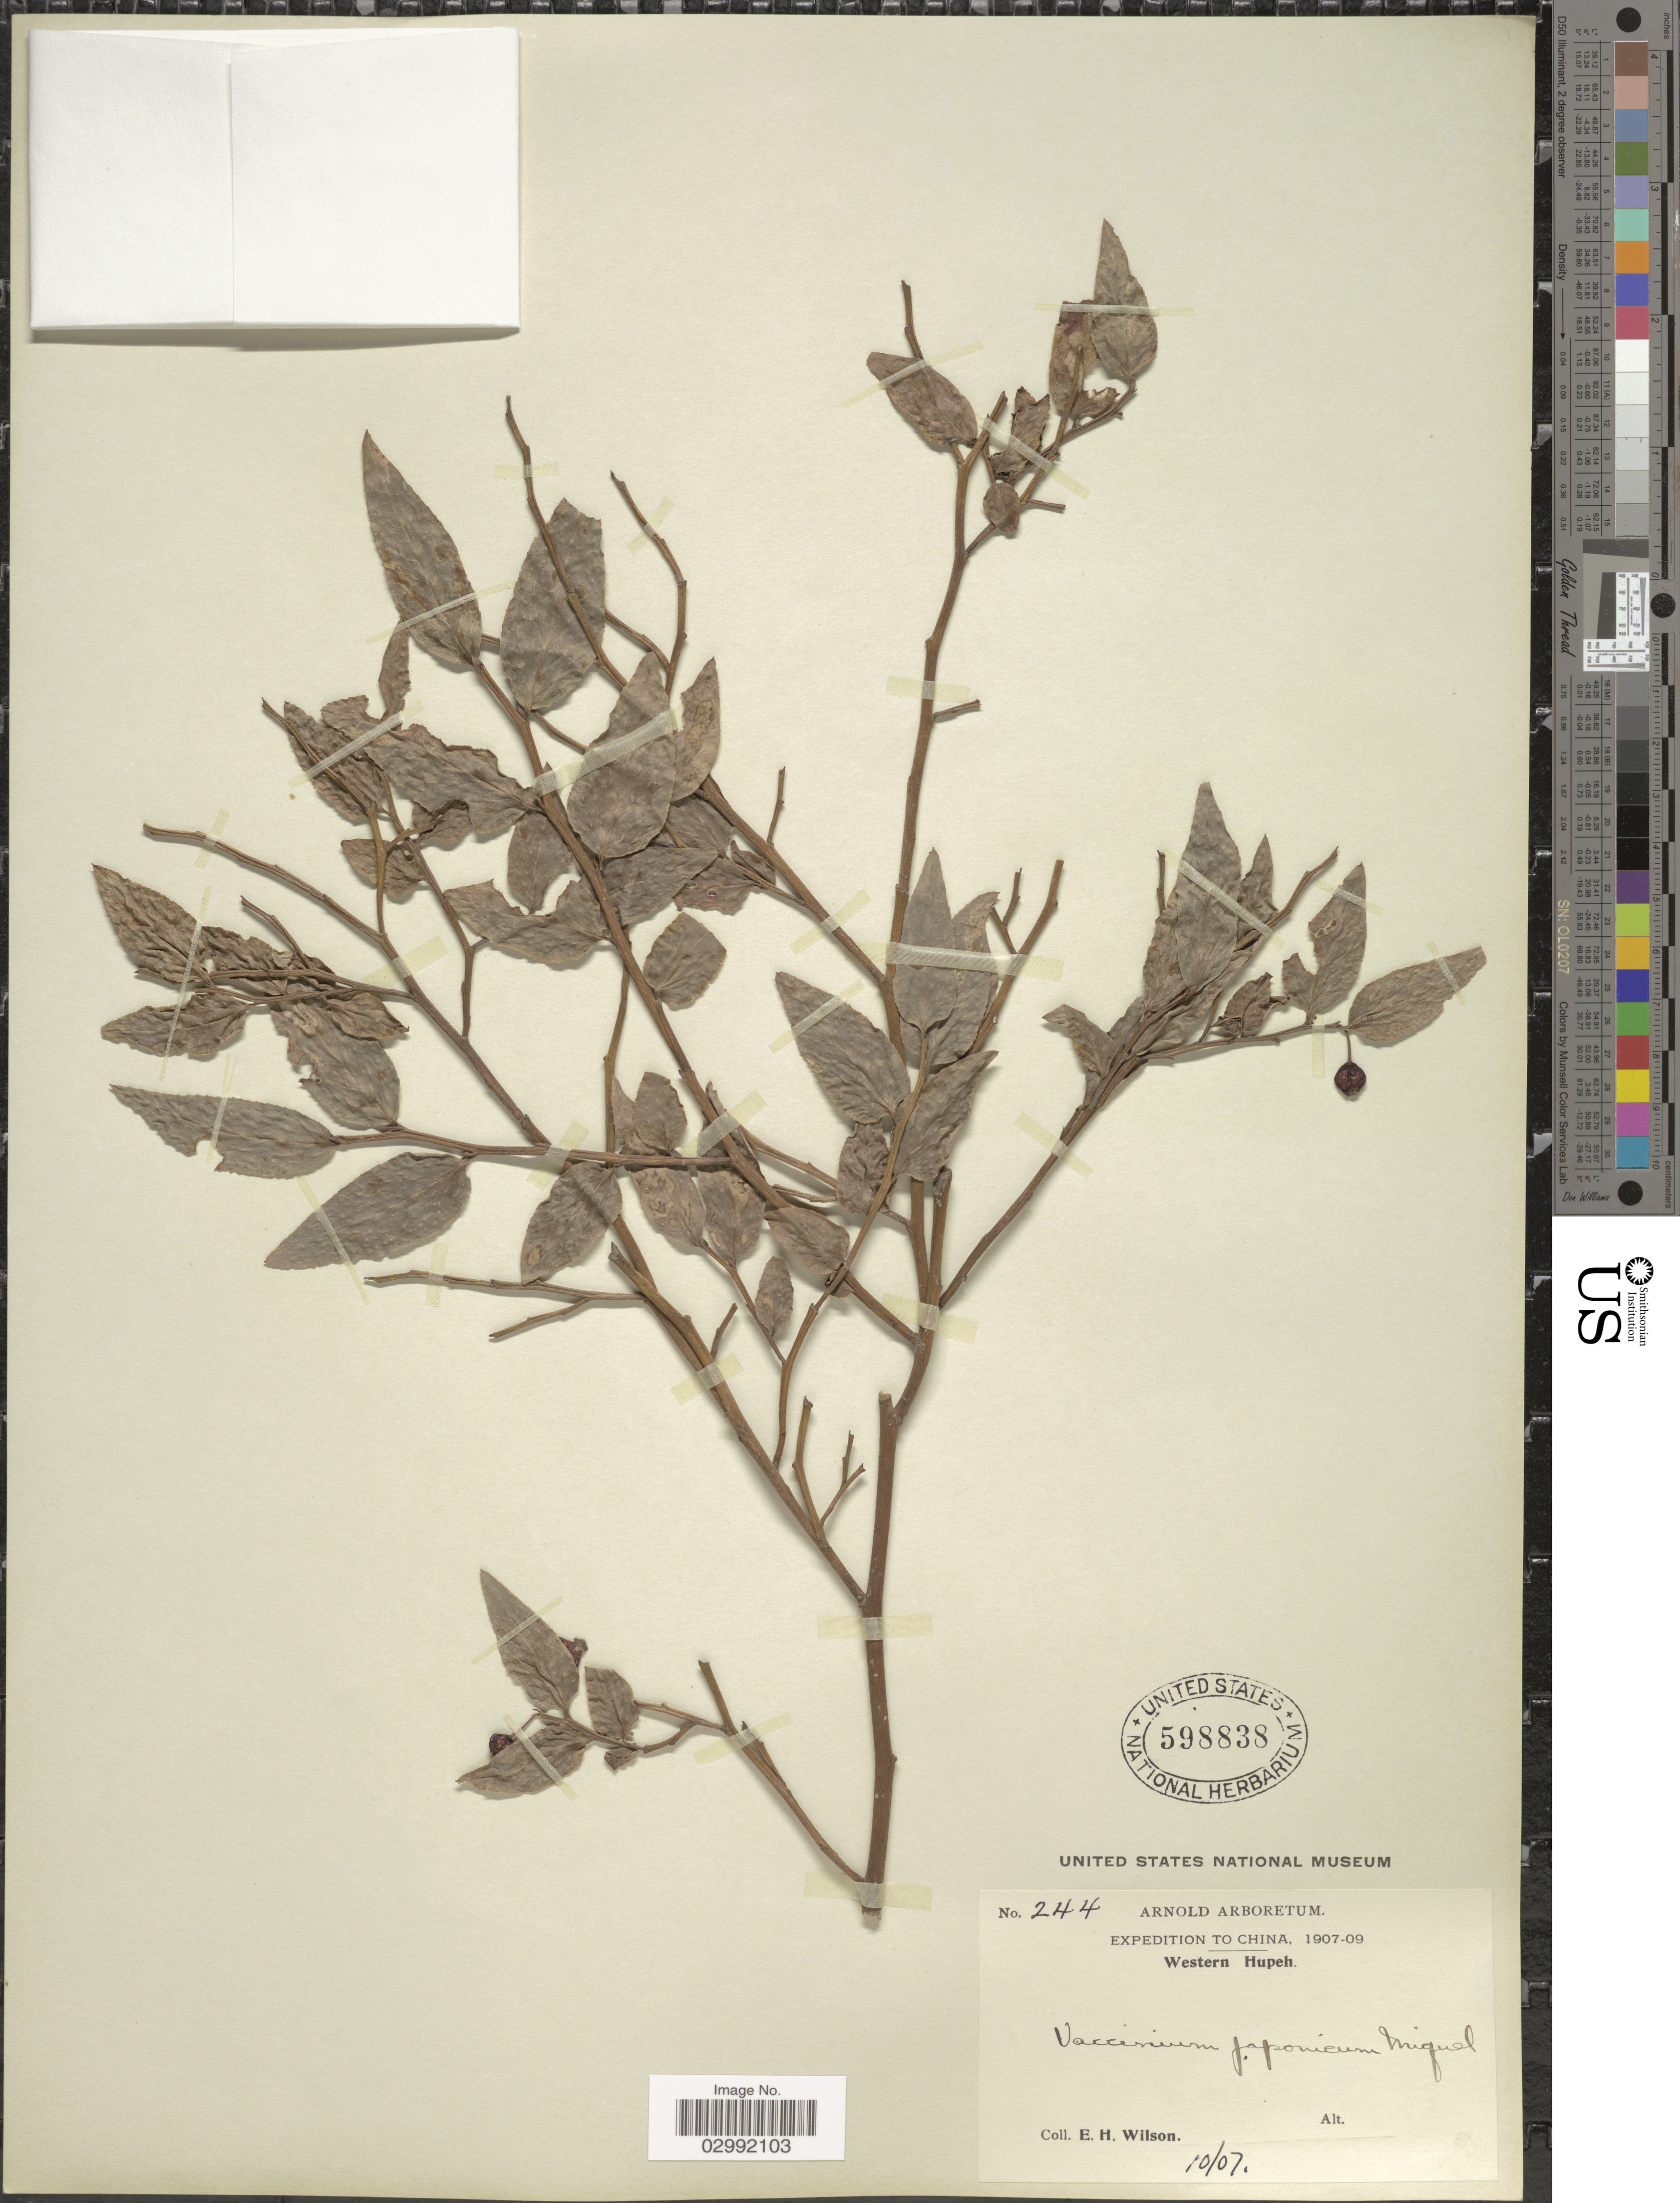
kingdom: Plantae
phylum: Tracheophyta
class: Magnoliopsida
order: Ericales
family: Ericaceae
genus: Vaccinium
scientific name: Vaccinium japonicum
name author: Miq.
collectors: E. Wilson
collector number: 244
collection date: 1907-10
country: China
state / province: Hubei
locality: Western Hupeh.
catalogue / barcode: US 598838